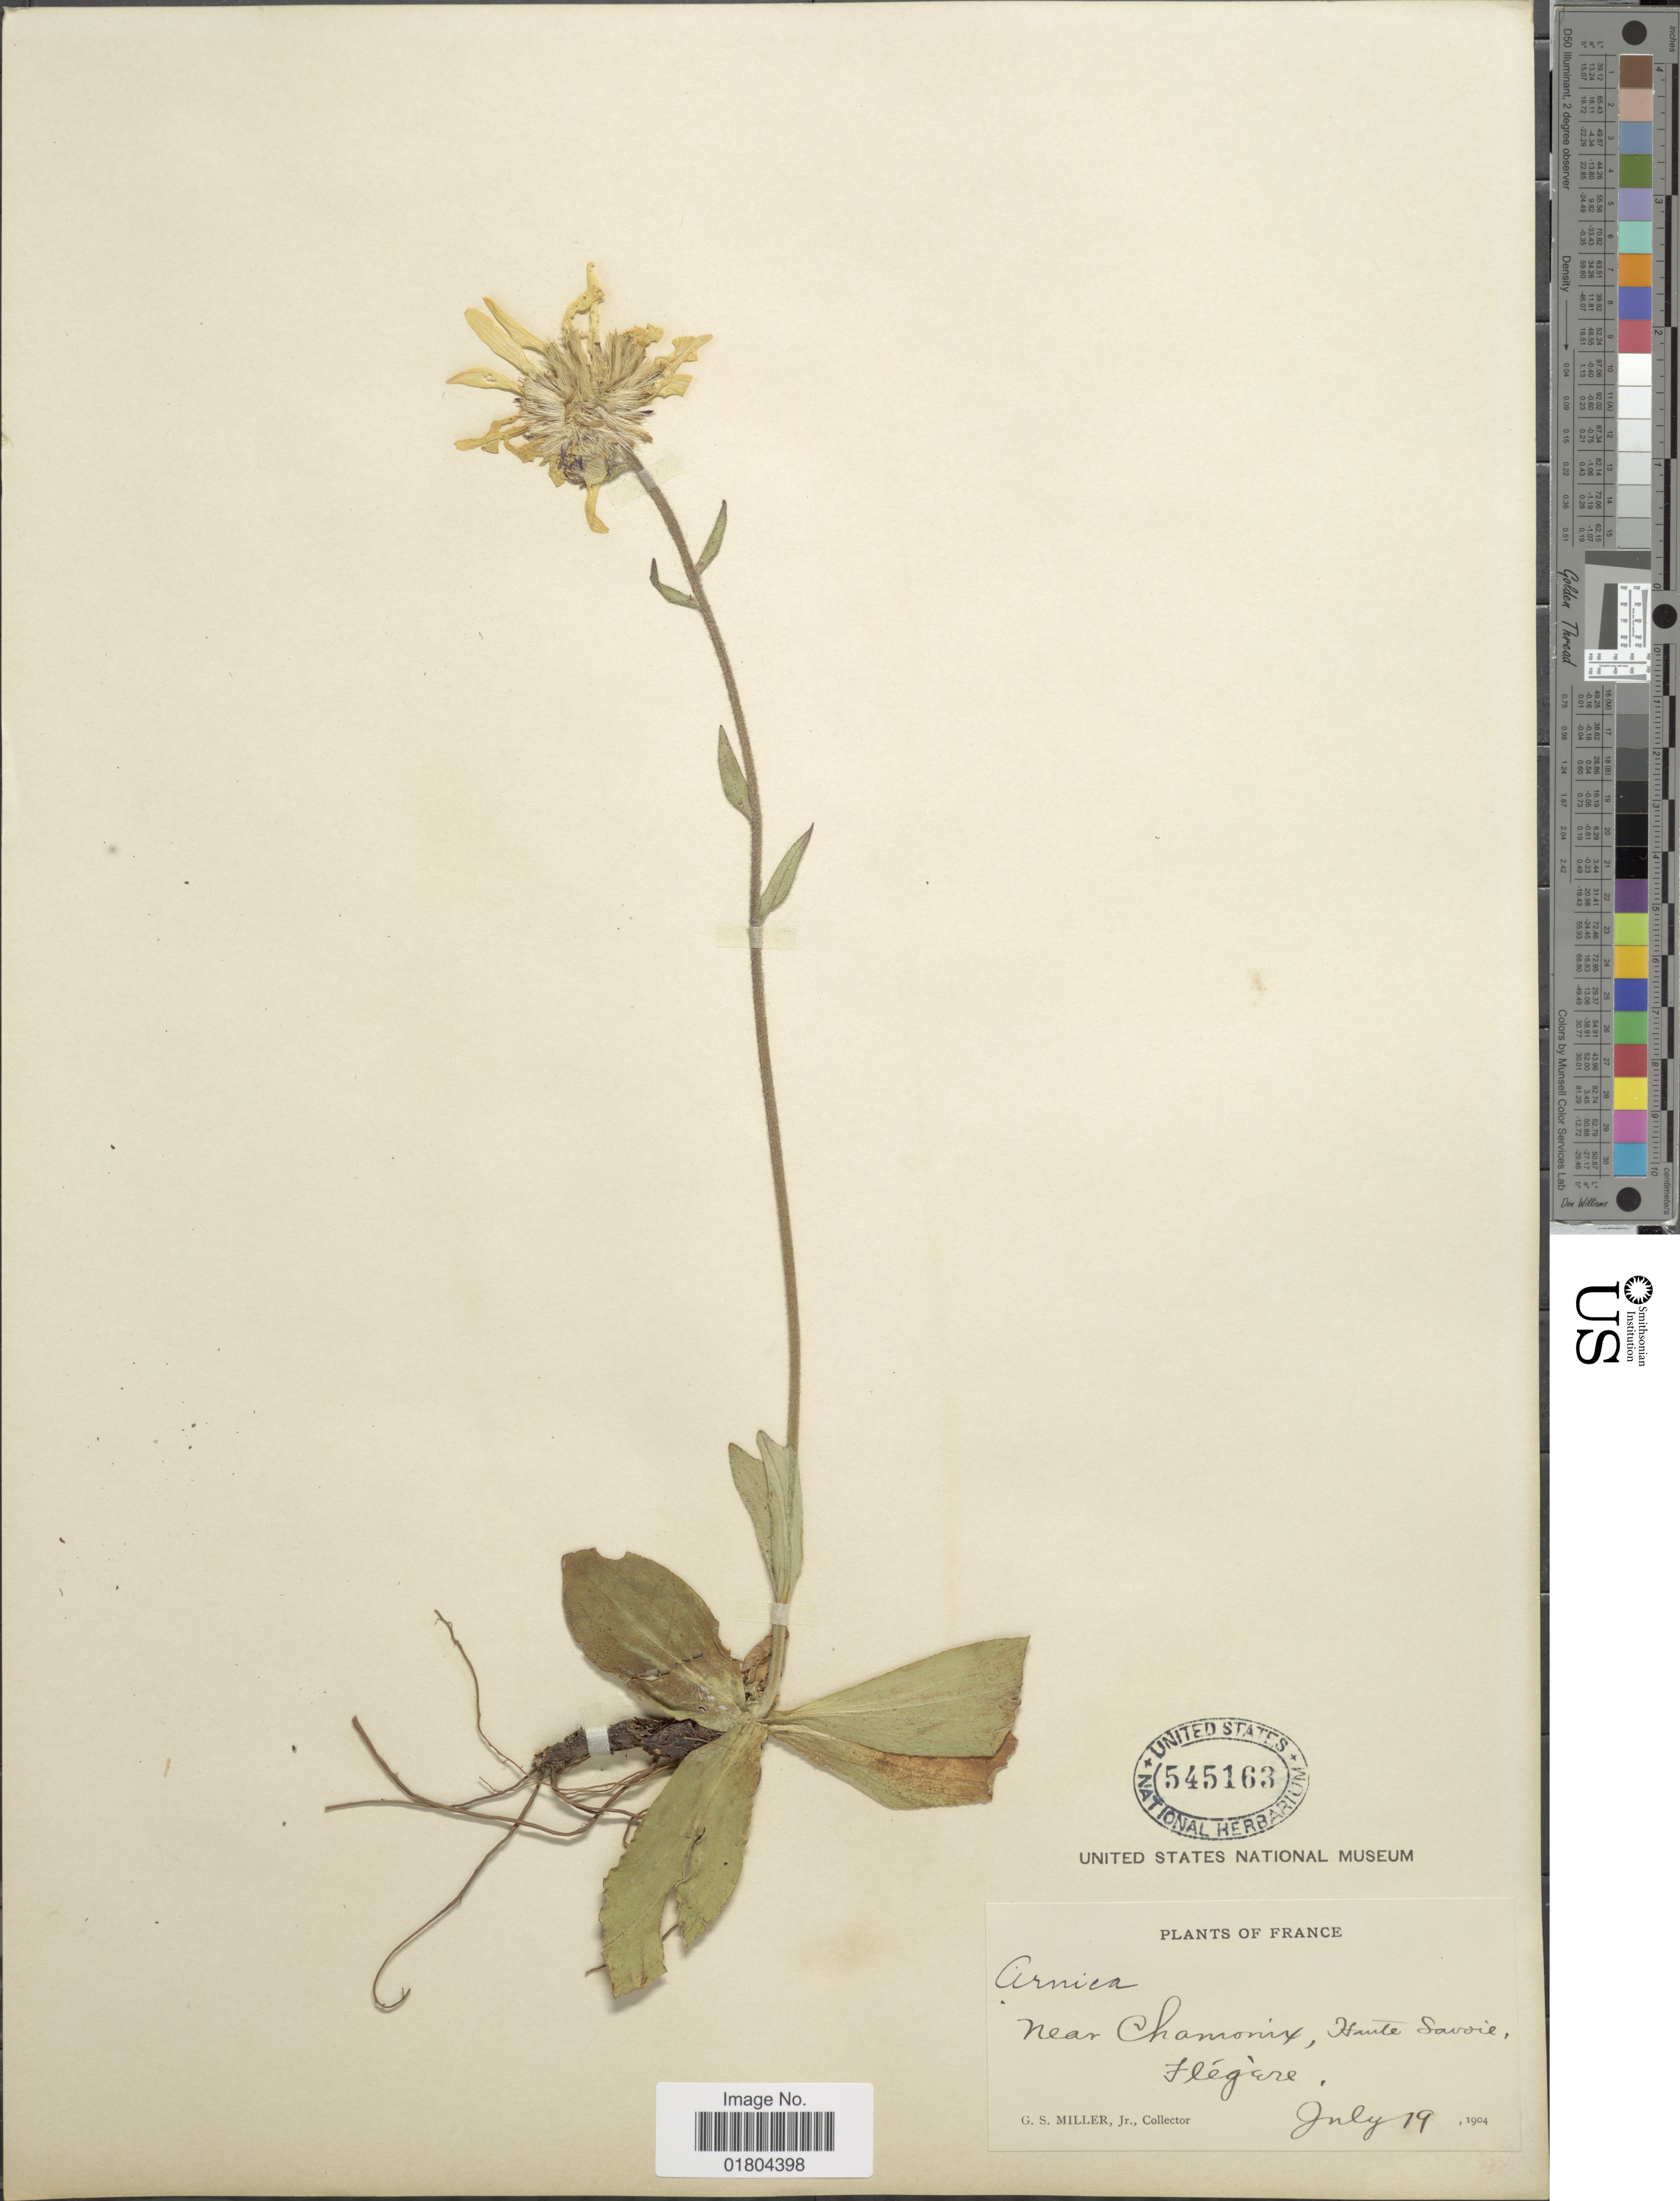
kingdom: Plantae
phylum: Tracheophyta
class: Magnoliopsida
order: Asterales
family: Asteraceae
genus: Arnica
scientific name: Arnica montana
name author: L.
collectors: G. S. Miller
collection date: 1904-07-19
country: France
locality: Near Chamonix, Haute Savoie, Flégere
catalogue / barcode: US 545163